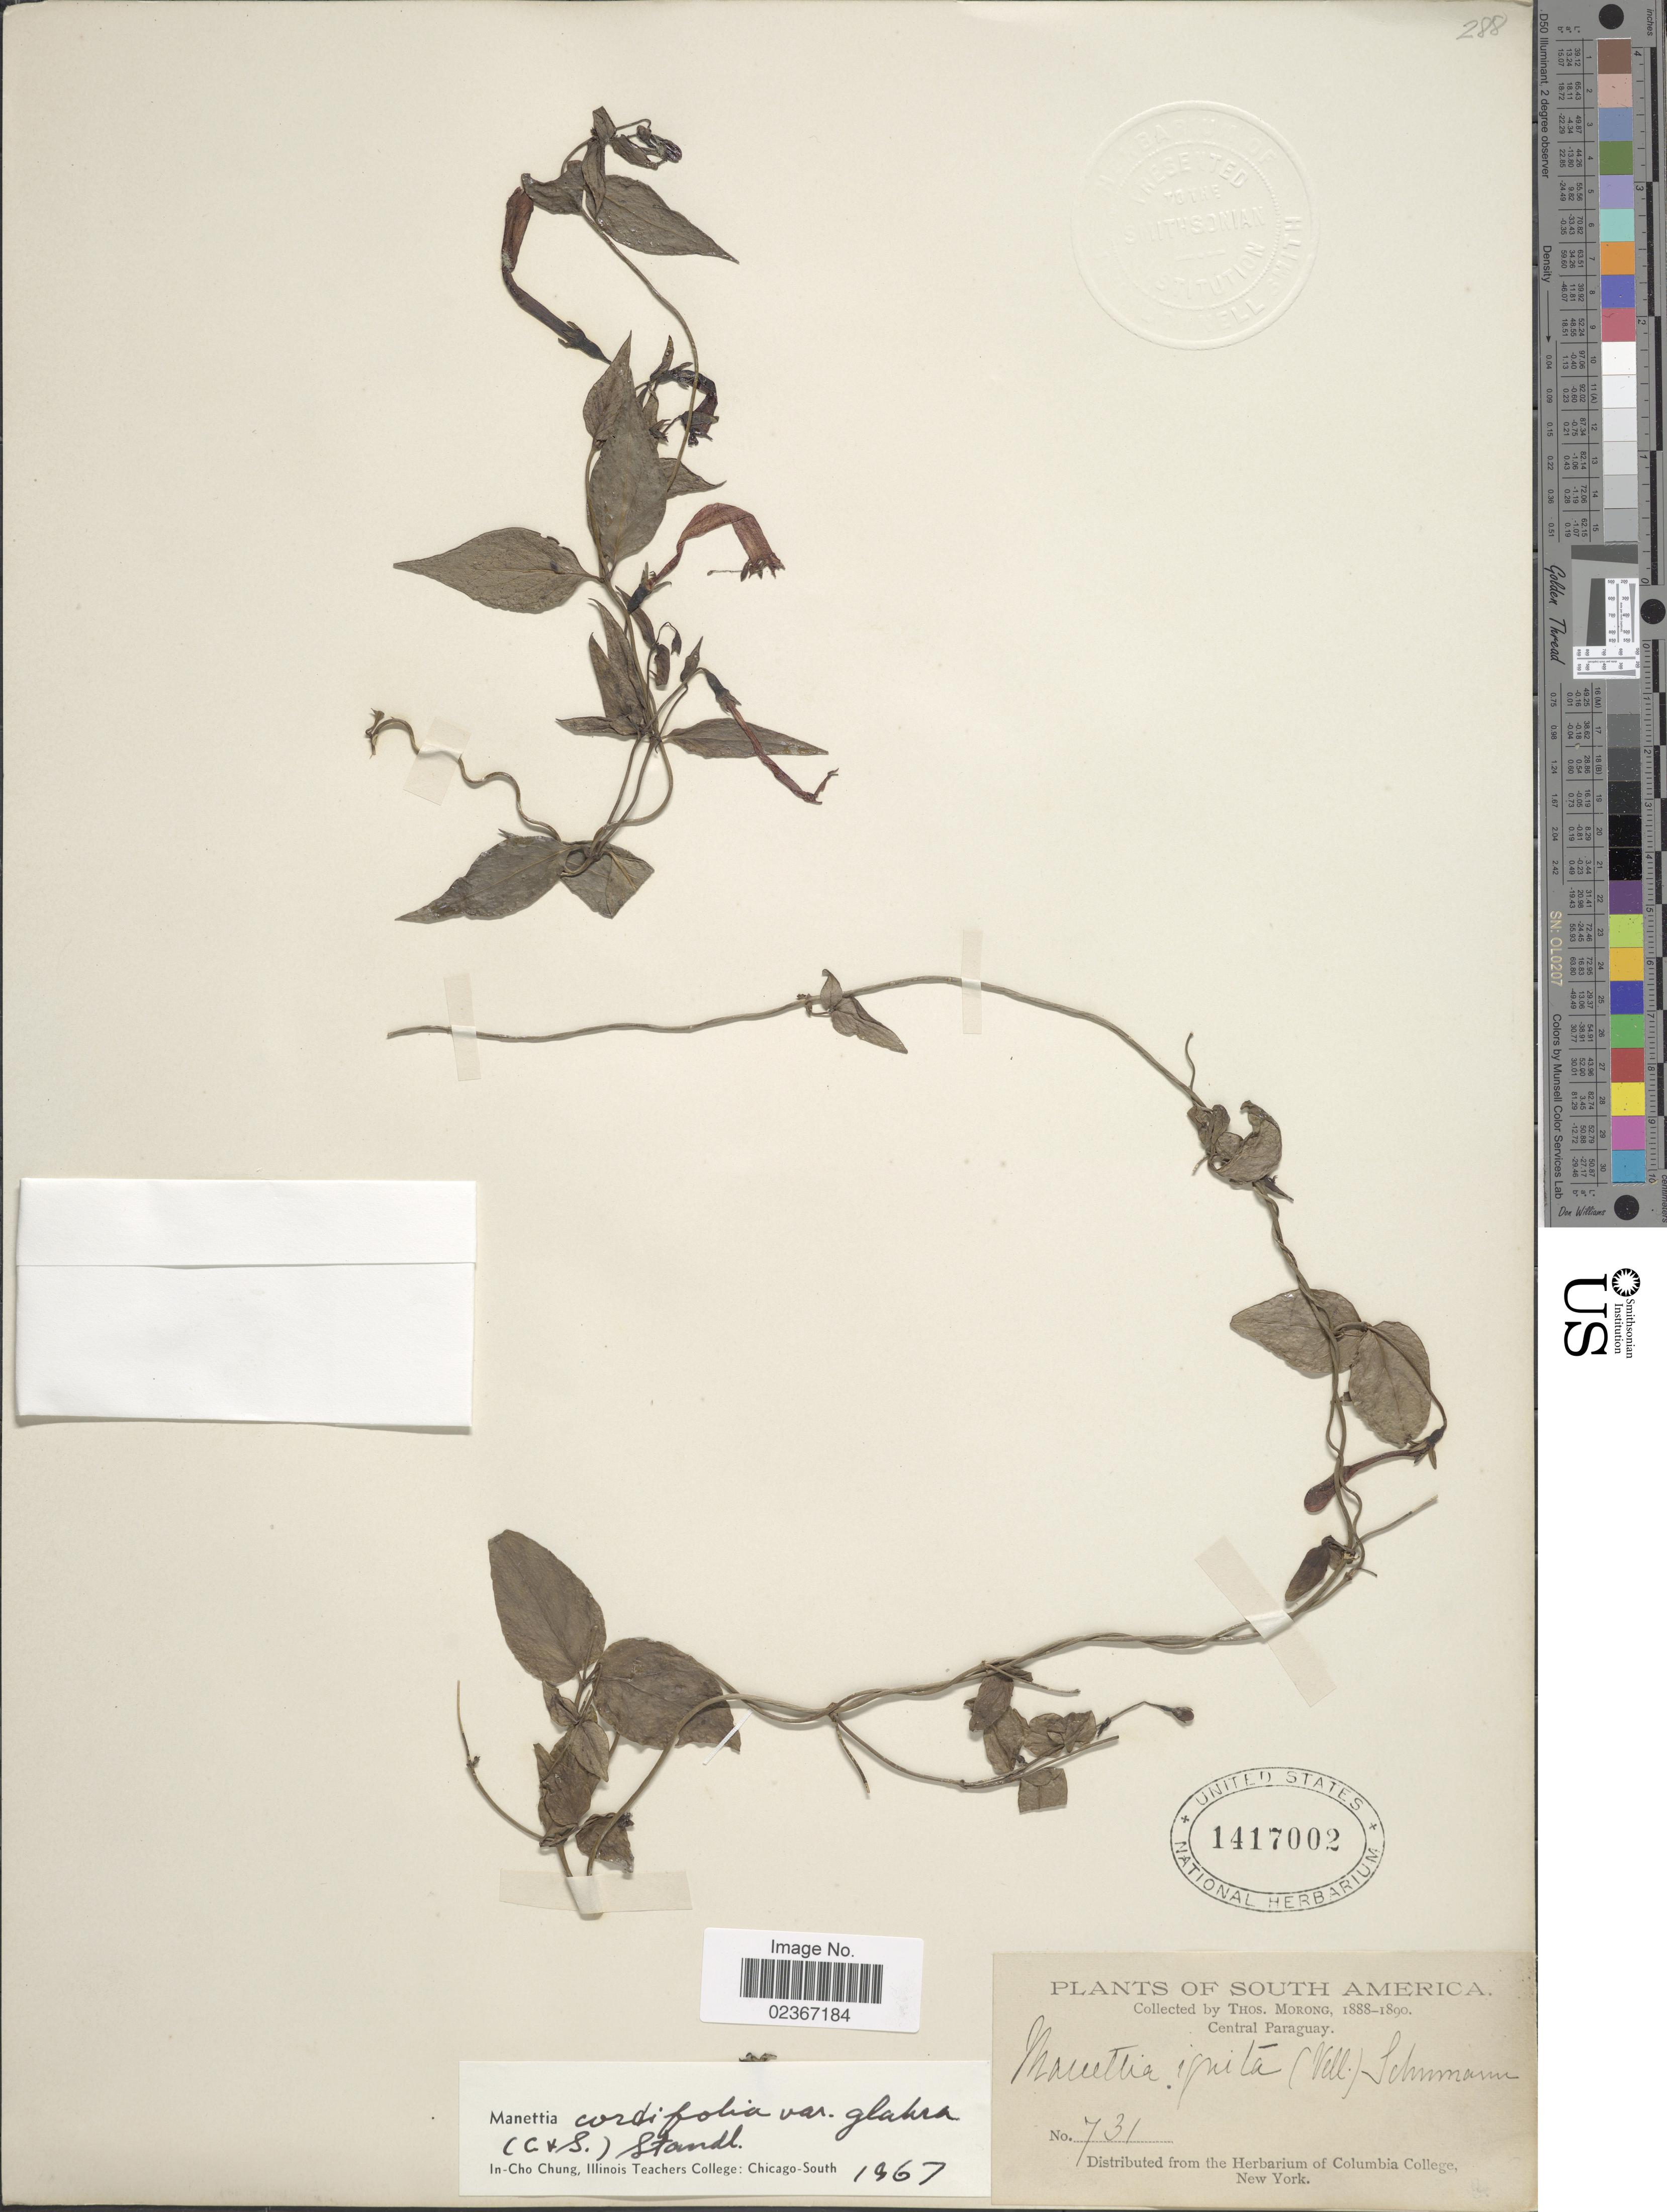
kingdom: Plantae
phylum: Tracheophyta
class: Magnoliopsida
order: Gentianales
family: Rubiaceae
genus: Manettia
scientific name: Manettia cordifolia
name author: Mart.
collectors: ex herb. T. Morong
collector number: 731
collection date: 1888/1890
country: Paraguay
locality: Central Paraguay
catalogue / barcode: US 1417002